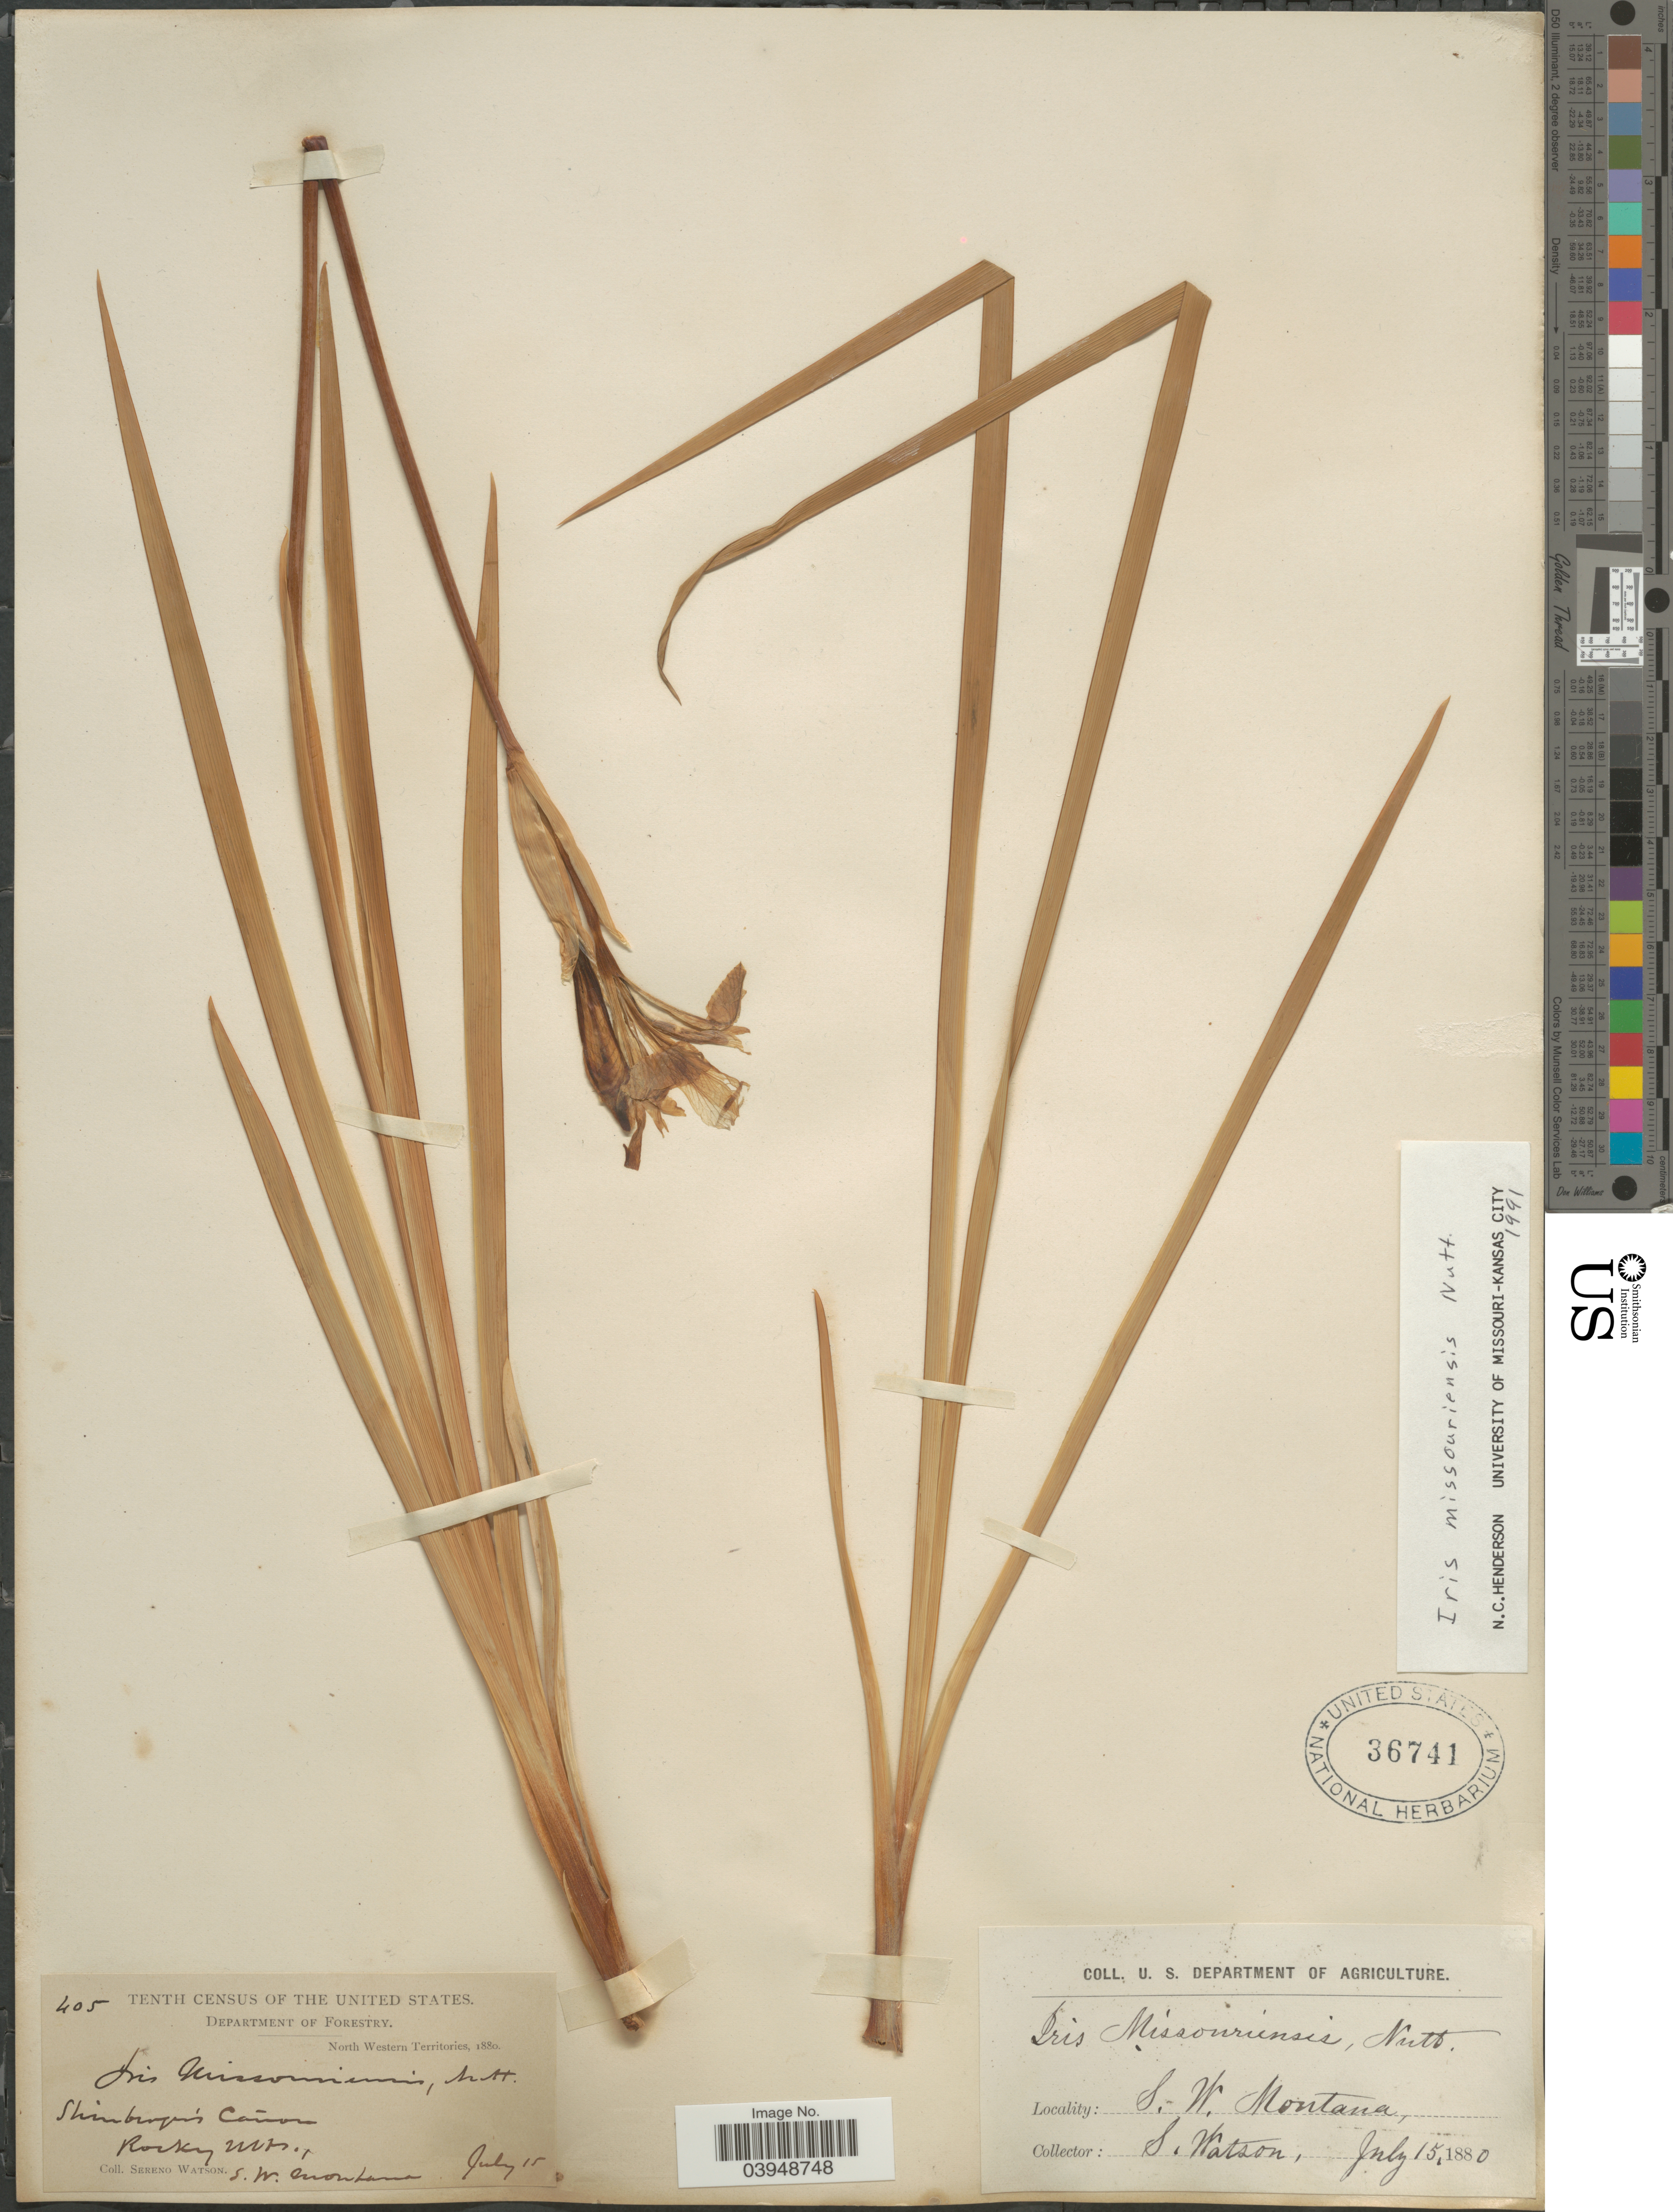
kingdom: Plantae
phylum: Tracheophyta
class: Liliopsida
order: Asparagales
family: Iridaceae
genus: Iris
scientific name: Iris missouriensis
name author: Nutt.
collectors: S. Watson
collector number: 405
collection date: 1880-07-15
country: United States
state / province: Montana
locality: North Western Territories. Shinberger's Cañon. Rockey Mts. S. W. Montana.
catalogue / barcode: US 36741